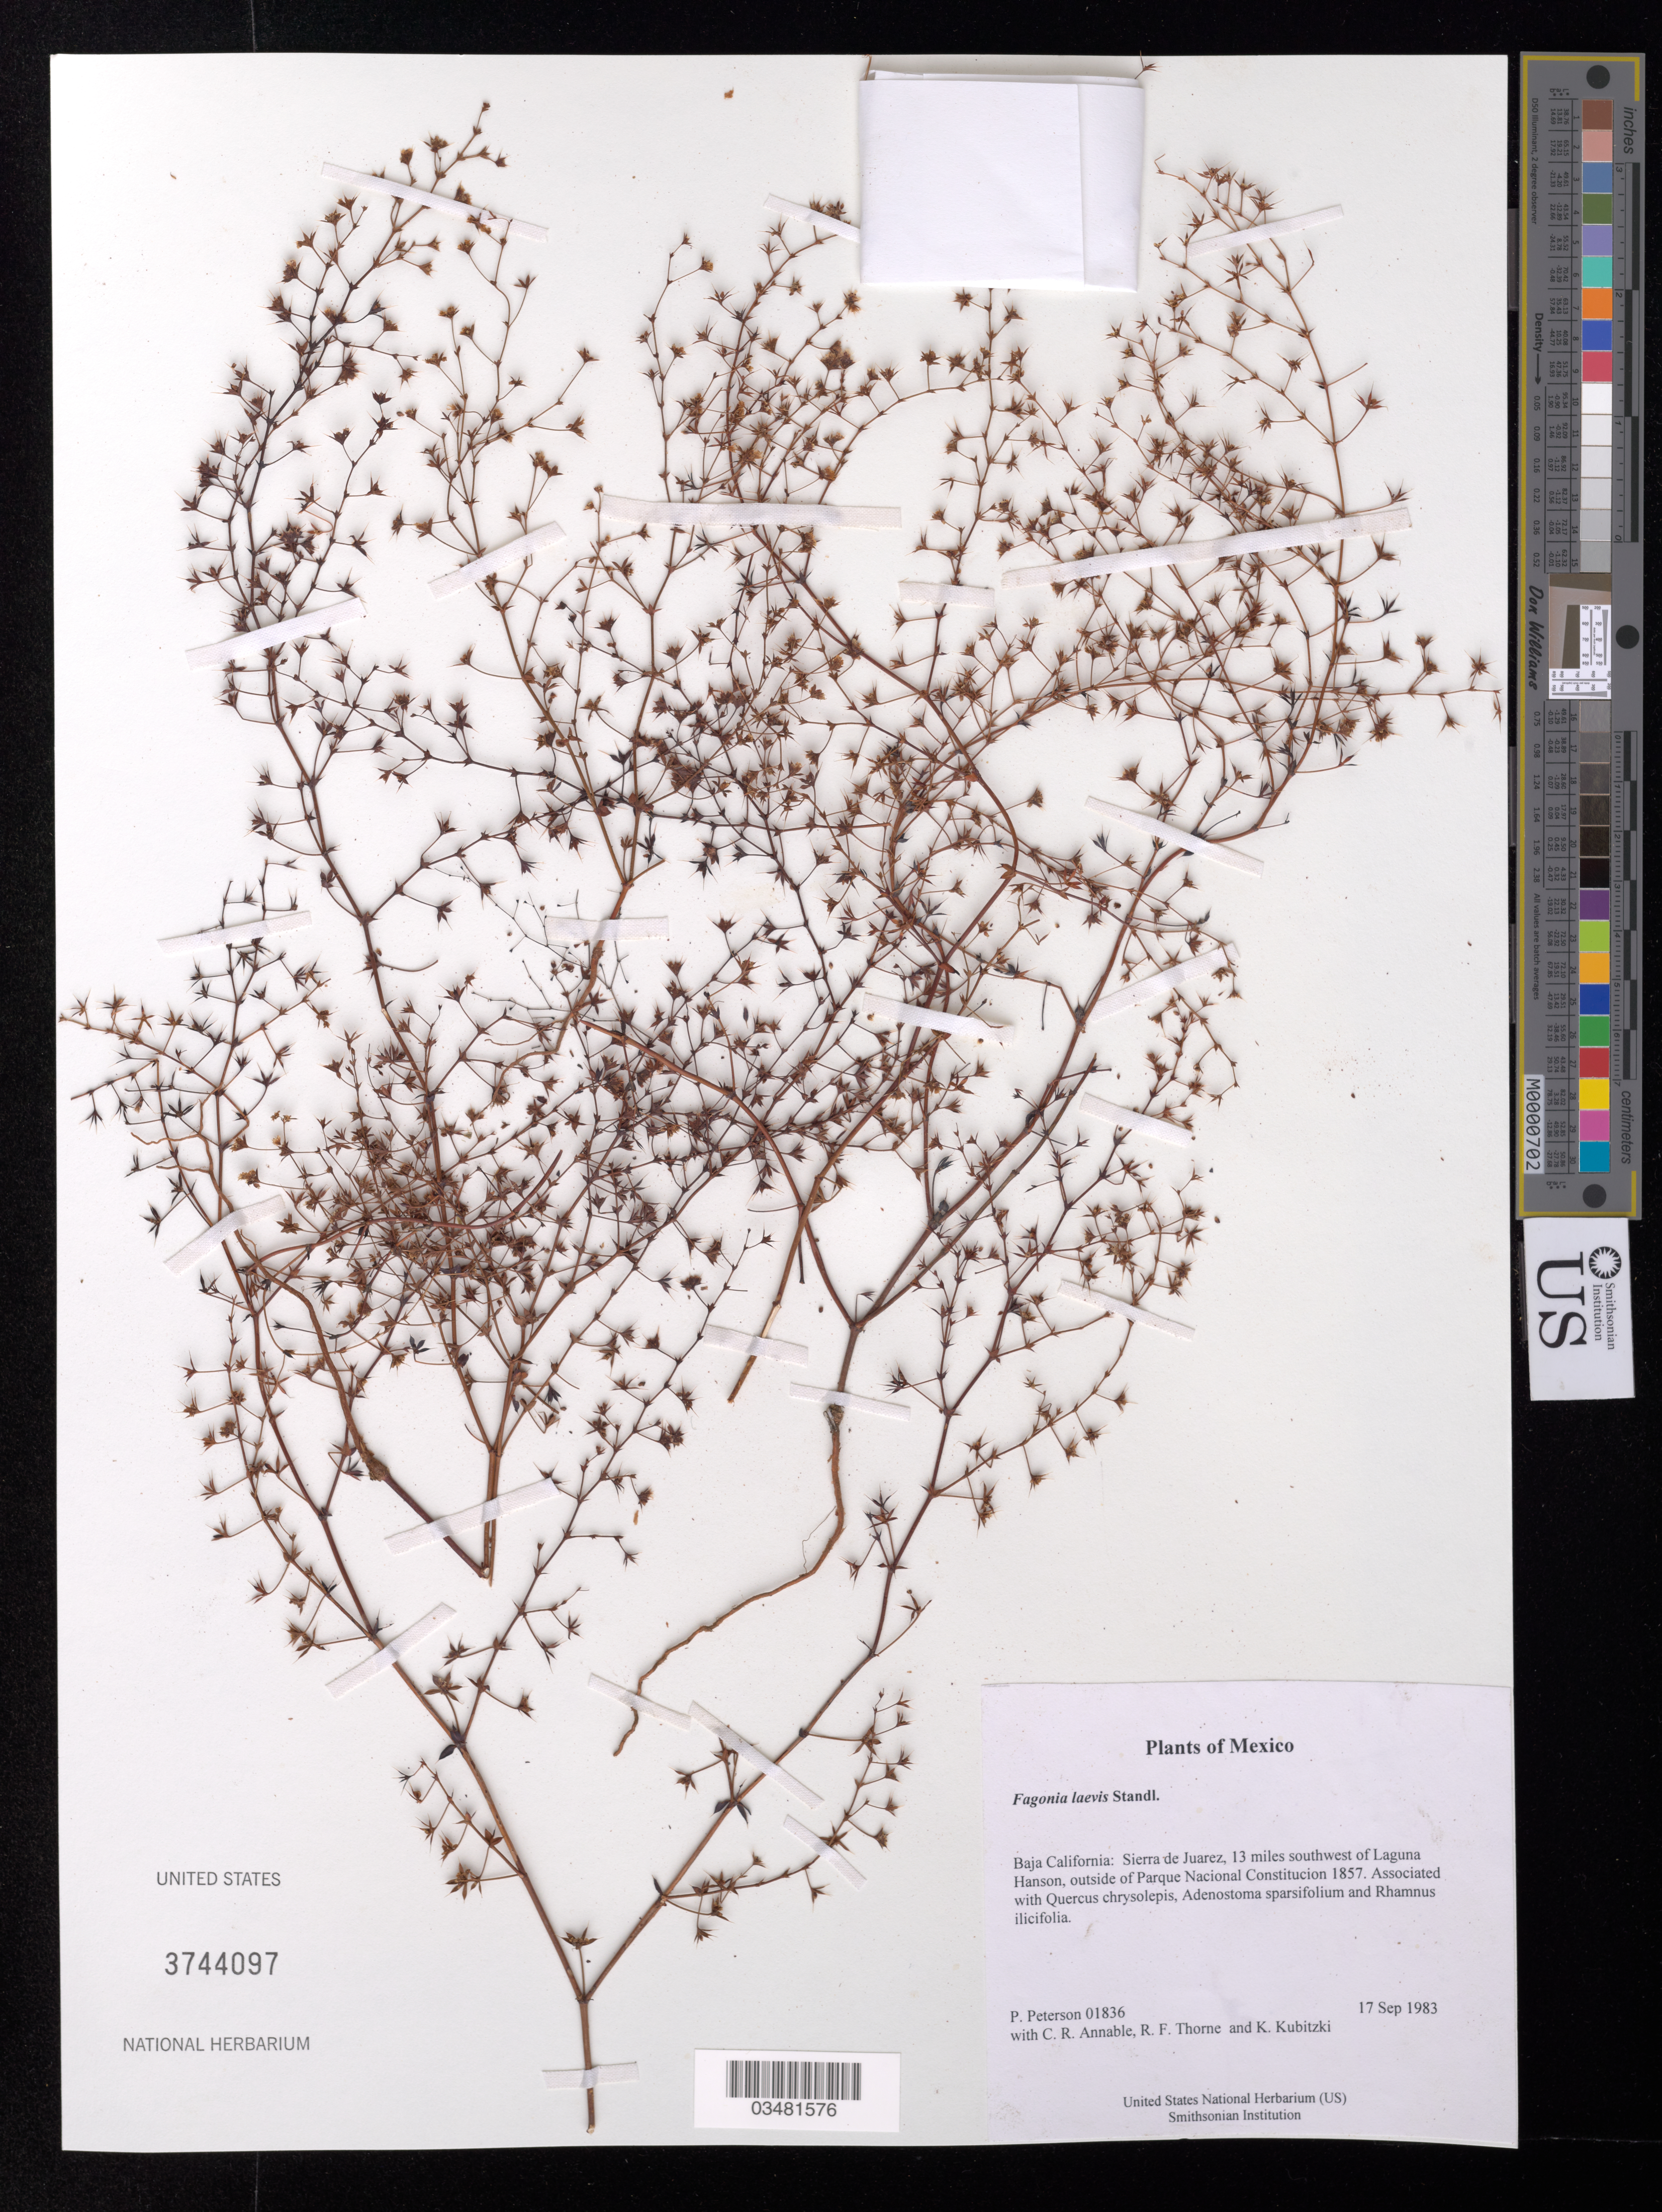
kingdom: Plantae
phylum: Tracheophyta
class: Magnoliopsida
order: Zygophyllales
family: Zygophyllaceae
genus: Fagonia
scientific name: Fagonia laevis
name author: Standl.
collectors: P. M. Peterson, C. R. Annable, R. F. Thorne & K. Kubitzki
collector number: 01836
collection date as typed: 17 Sep 1983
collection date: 1983-09-17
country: Mexico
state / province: Baja California Norte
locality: Sierra de Juarez, 13 miles southwest of Laguna Hanson, outside of Parque Nacional Constitucion 1857.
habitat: Associated with Quercus chrysolepis, Adenostoma sparsifolium and Rhamnus ilicifolia.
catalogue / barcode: US 3744097